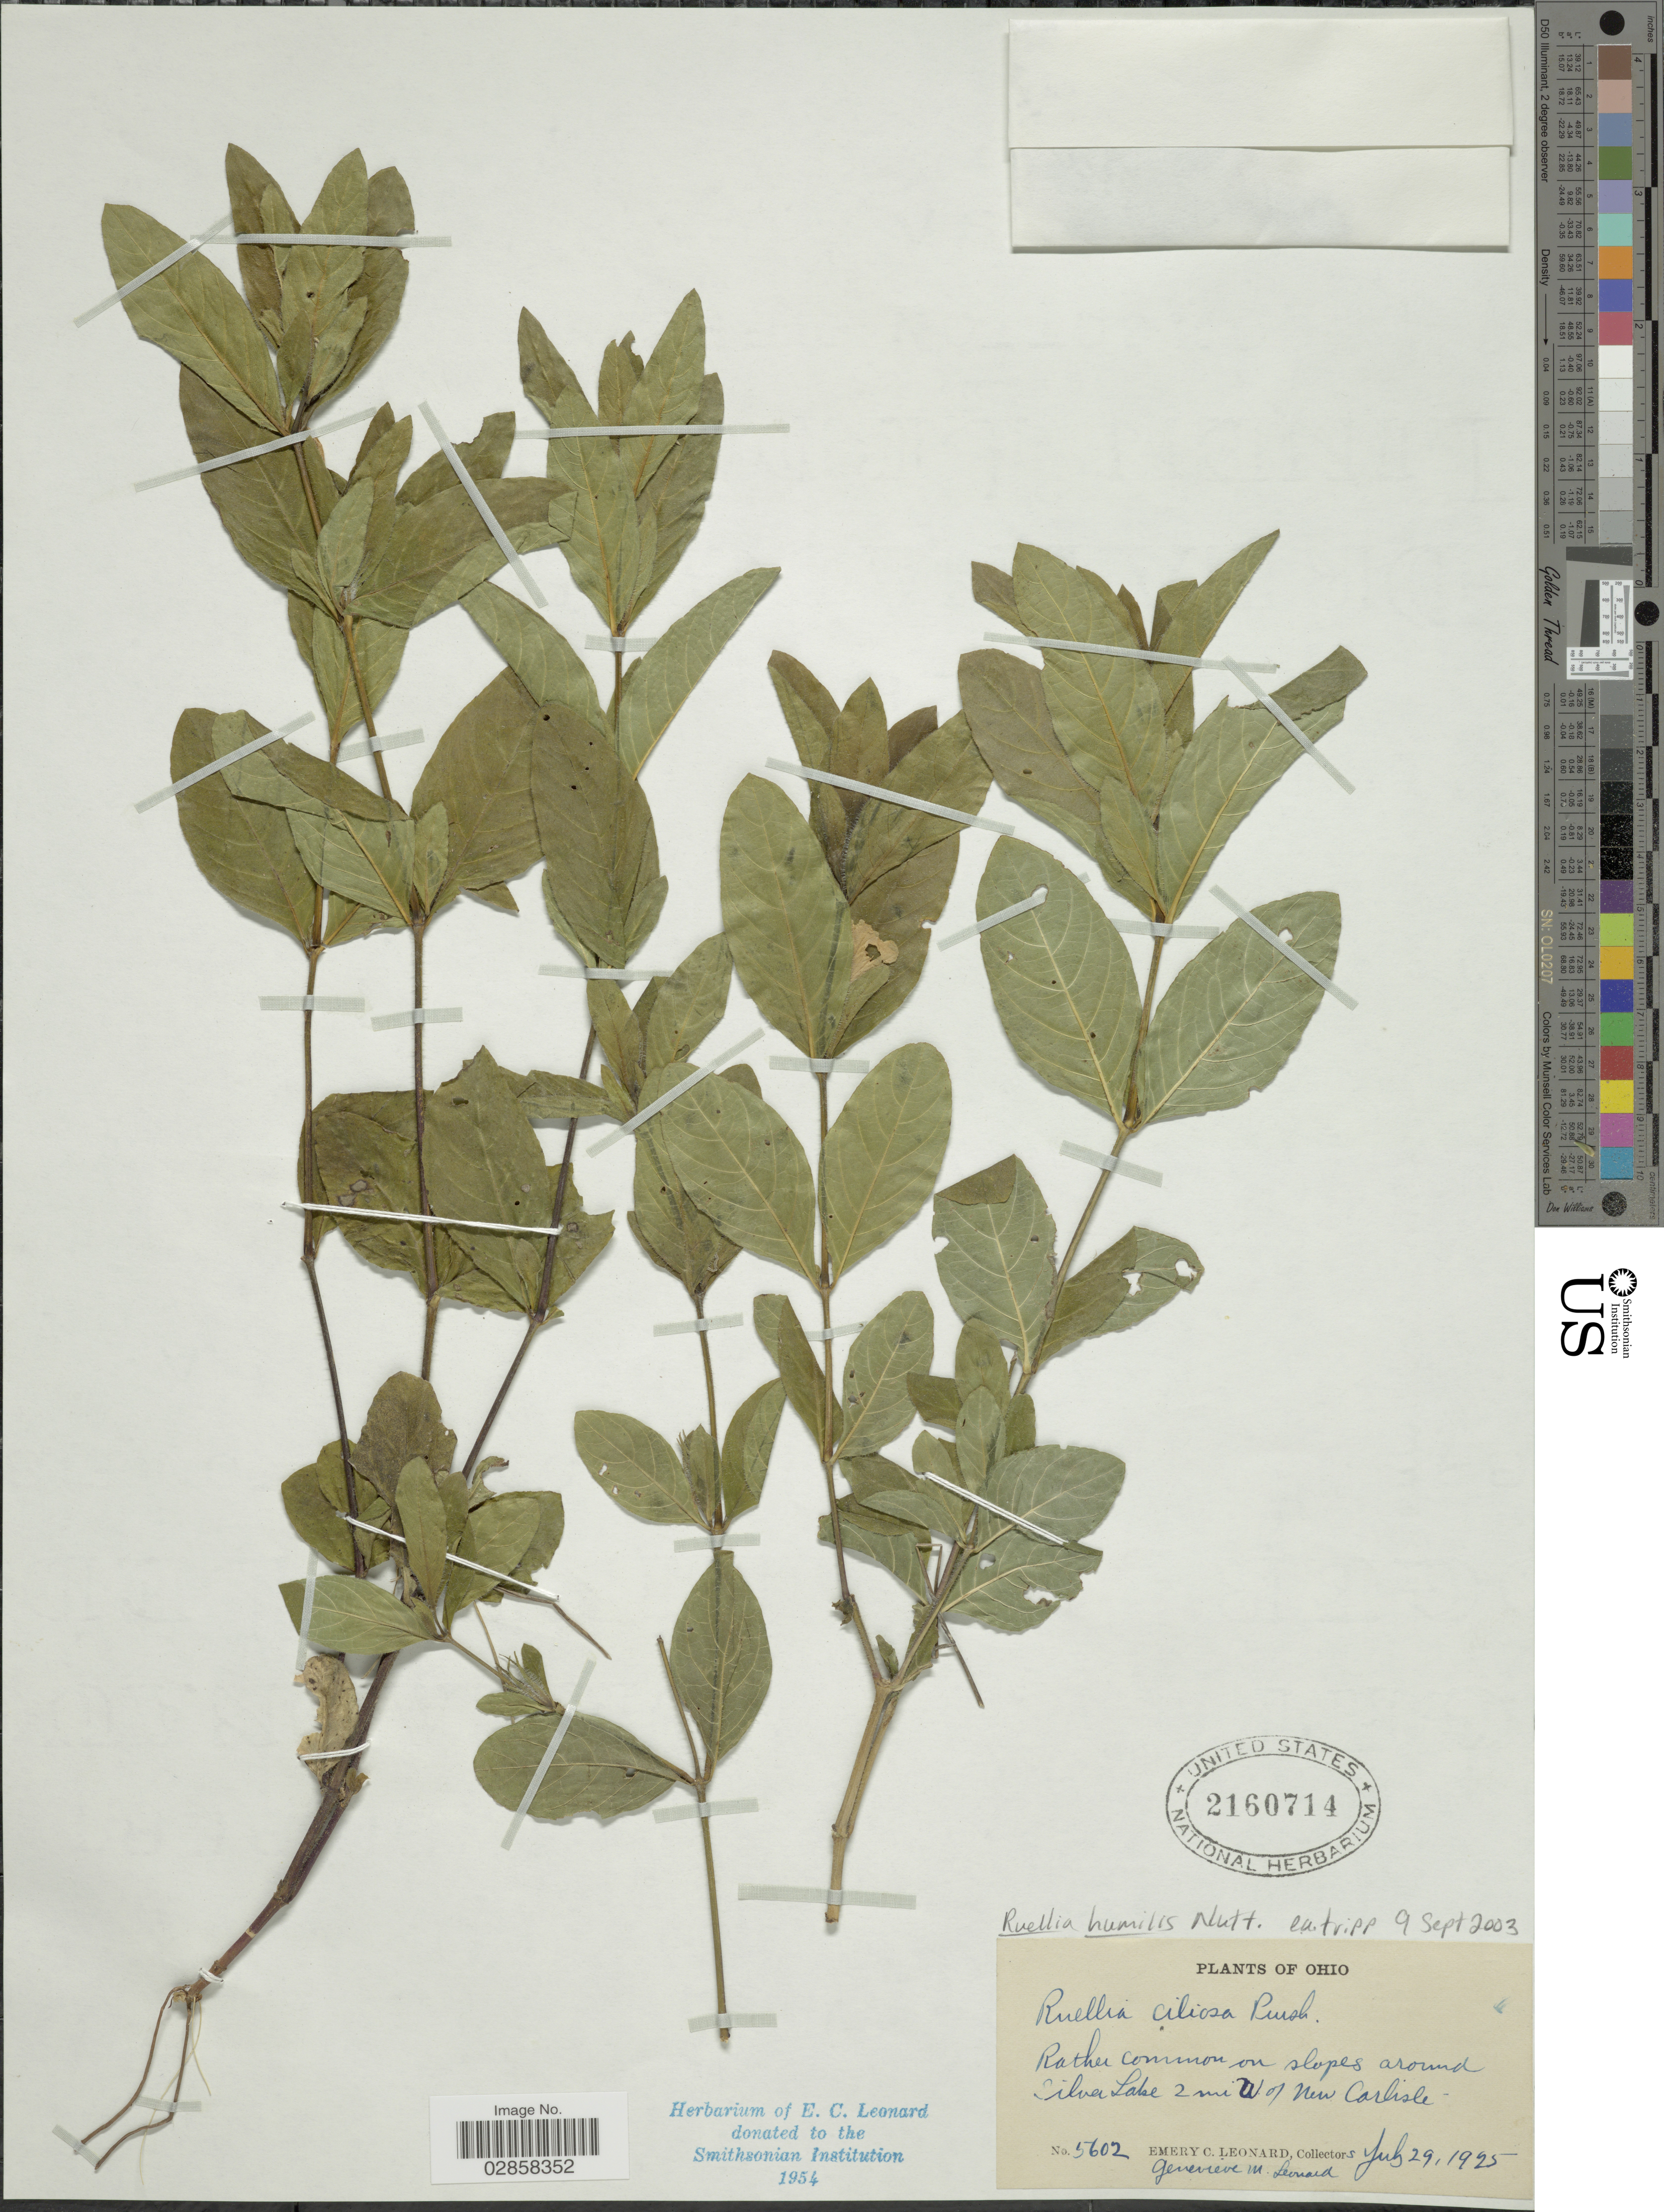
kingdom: Plantae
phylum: Tracheophyta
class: Magnoliopsida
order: Lamiales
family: Acanthaceae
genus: Ruellia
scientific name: Ruellia sp.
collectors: E. C. Leonard & G. M. Leonard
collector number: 5602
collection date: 1925-07-29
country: United States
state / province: Ohio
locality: Rather common on slopes around Silver Lake 2 mi. W. of New Carlisle.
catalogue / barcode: US 2160714